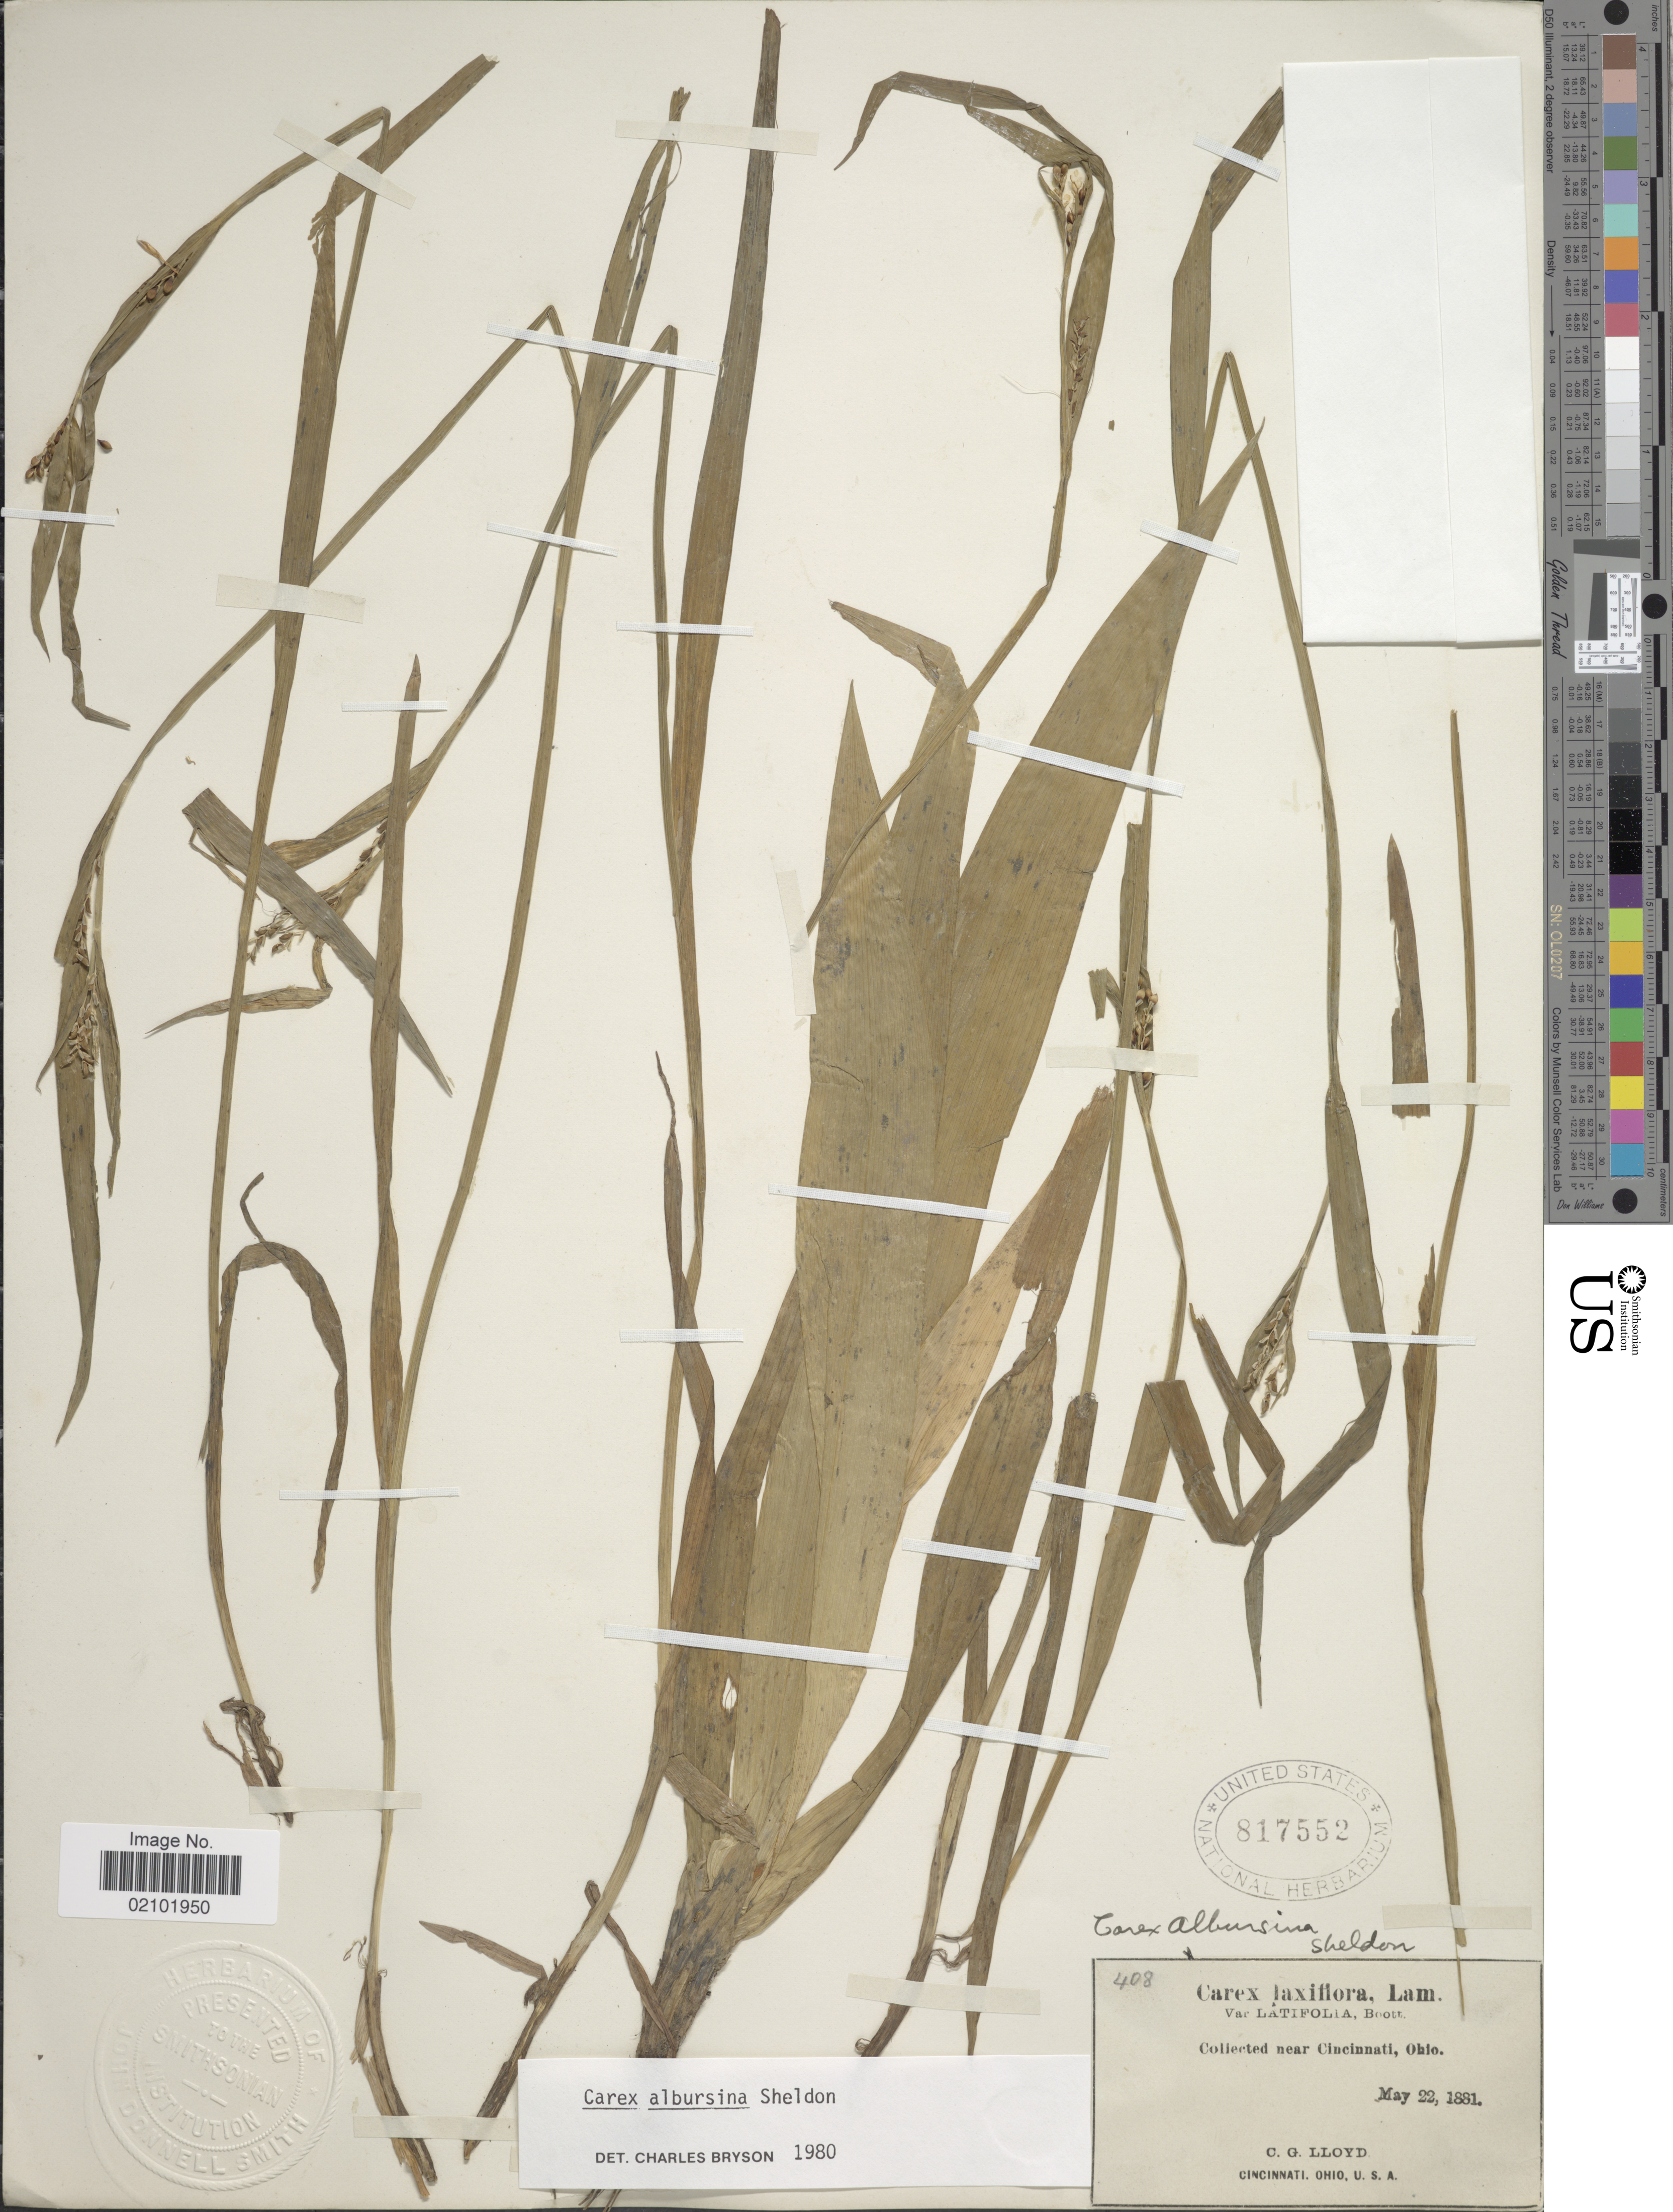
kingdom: Plantae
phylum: Tracheophyta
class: Liliopsida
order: Poales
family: Cyperaceae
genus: Carex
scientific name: Carex albursina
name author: E. Sheld.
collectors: C. G. Lloyd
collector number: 408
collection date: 1881-05-22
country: United States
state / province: Ohio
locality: Near Cincinnatti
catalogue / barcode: US 817552